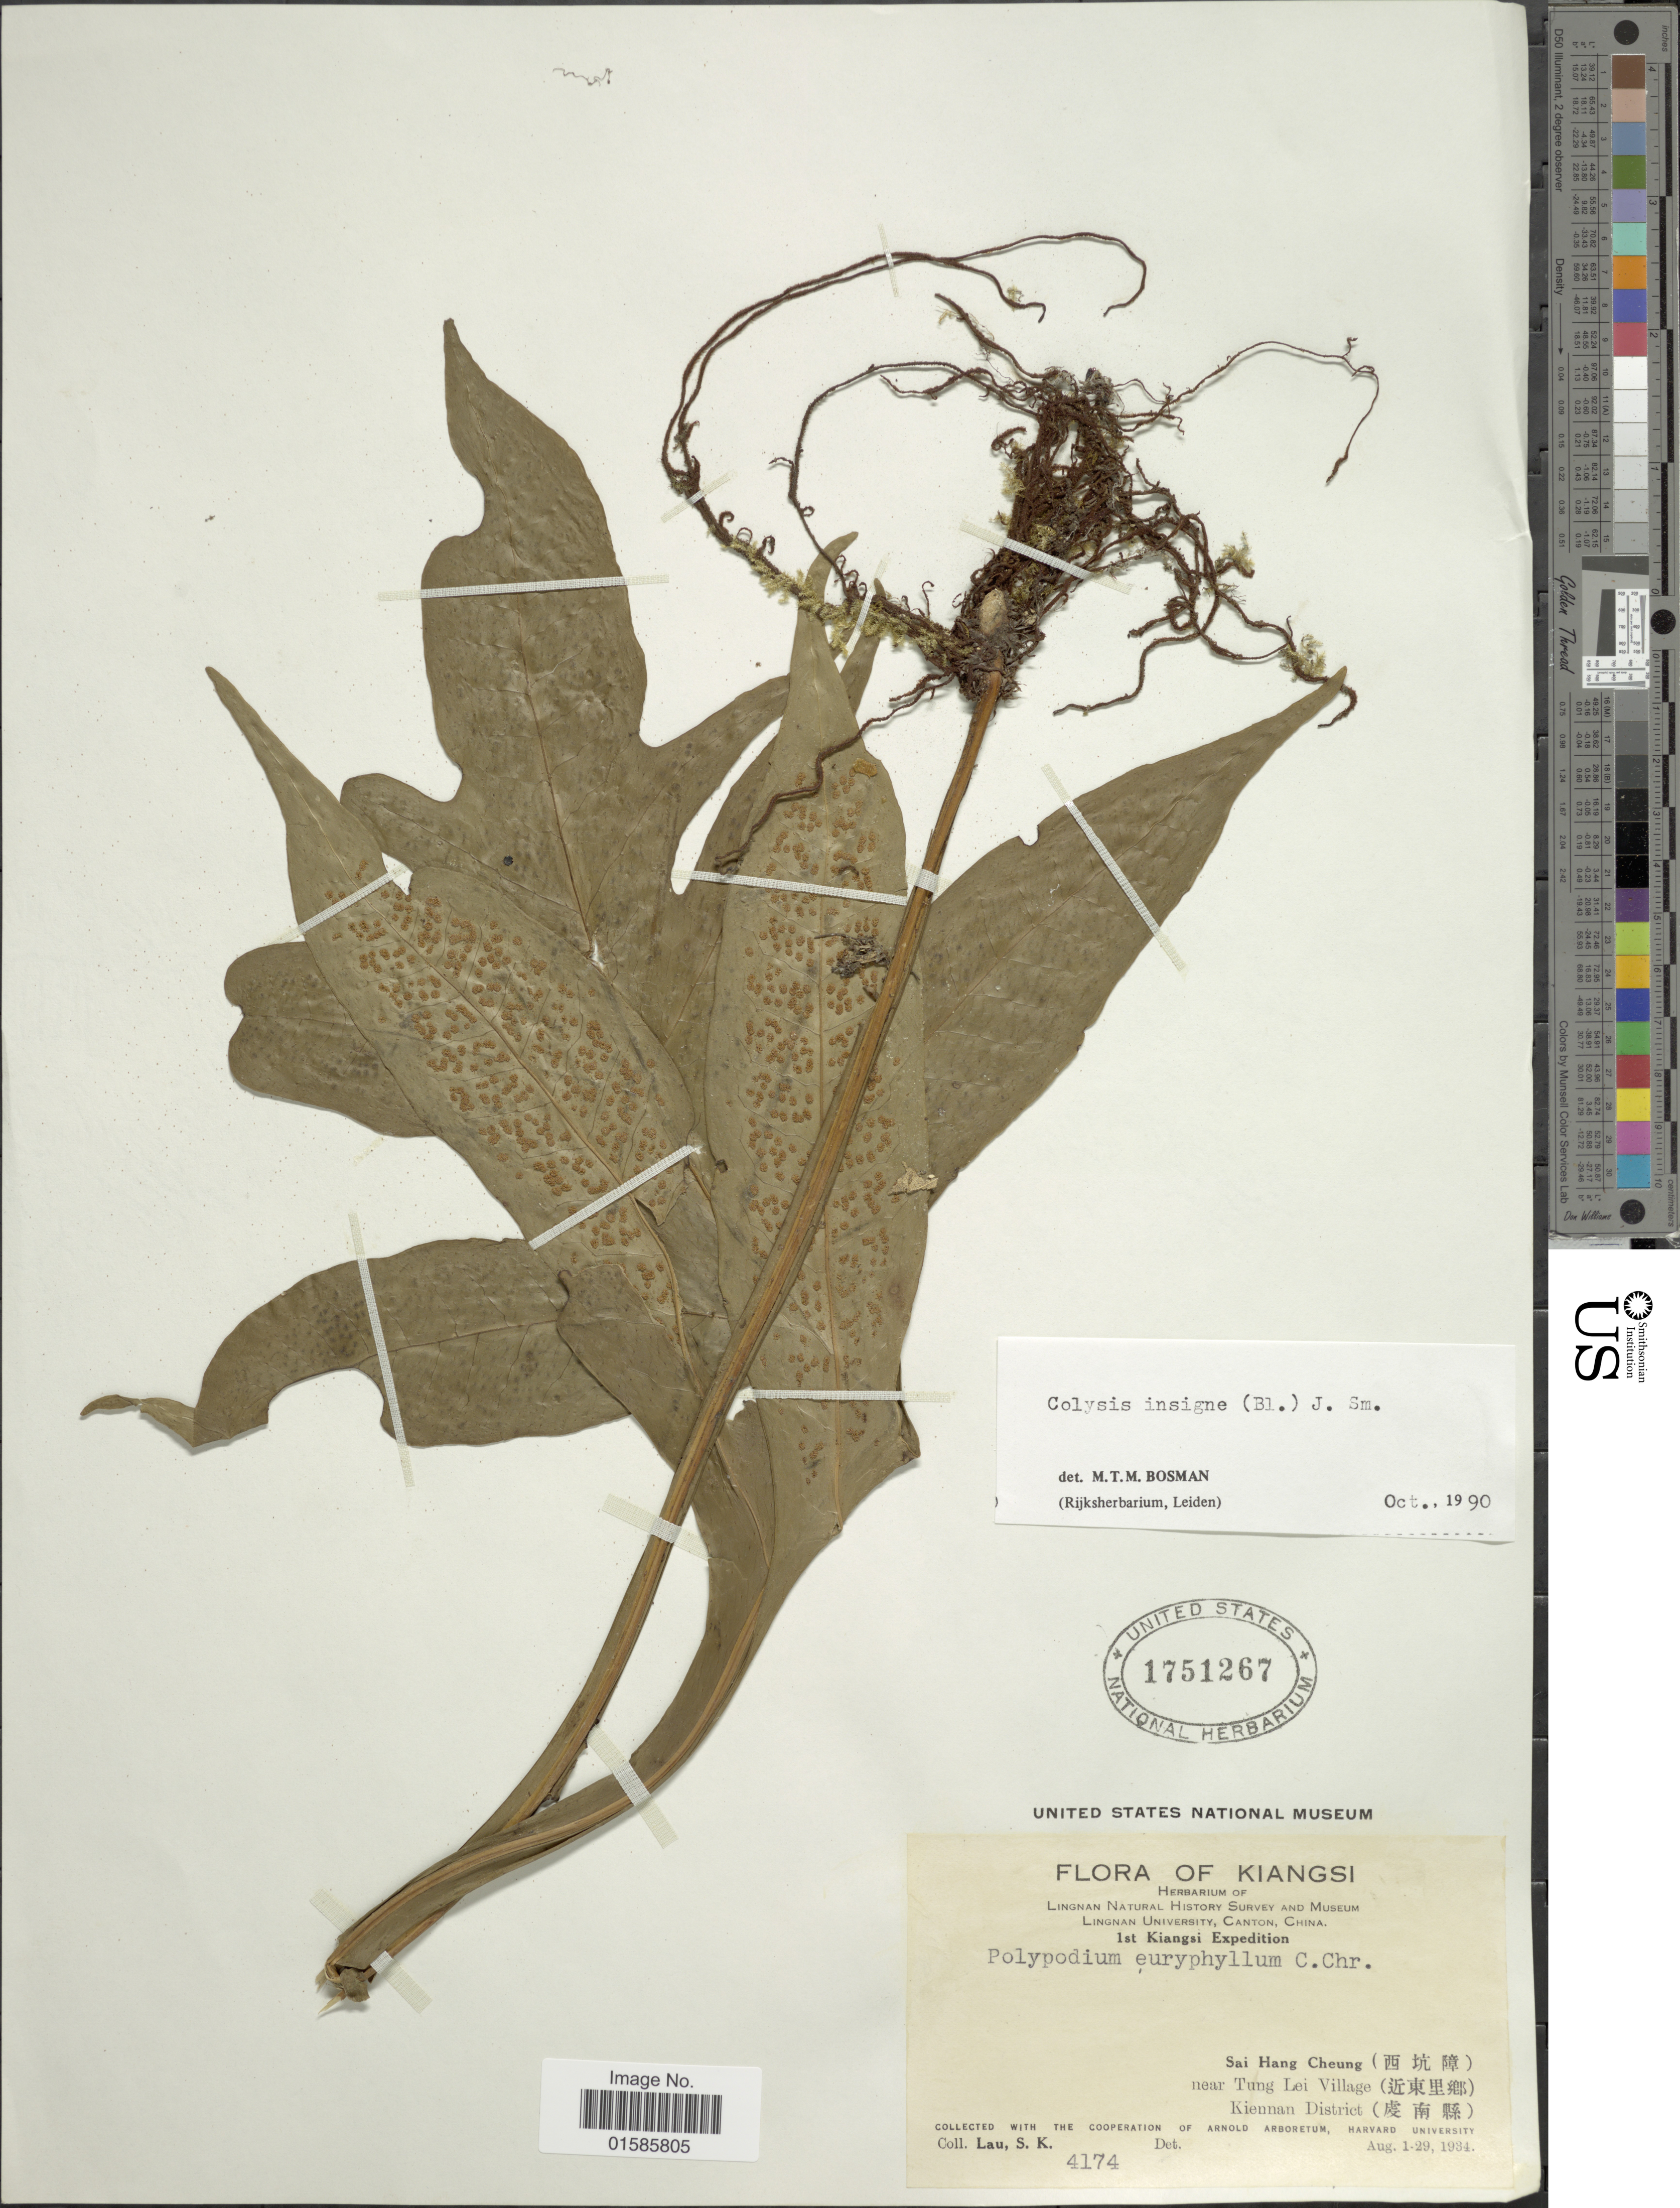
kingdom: Plantae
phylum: Tracheophyta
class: Polypodiopsida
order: Polypodiales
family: Polypodiaceae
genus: Microsorum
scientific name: Microsorum insigne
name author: (Blume) Copel.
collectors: S. K. Lau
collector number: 4174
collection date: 1934-08-01/1934-08-29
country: China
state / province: Jiangxi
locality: Kiangsi, Sai Hang Chueng (X) near Tung Lei Village (X), Kiennan District (X)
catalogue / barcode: US 1751267